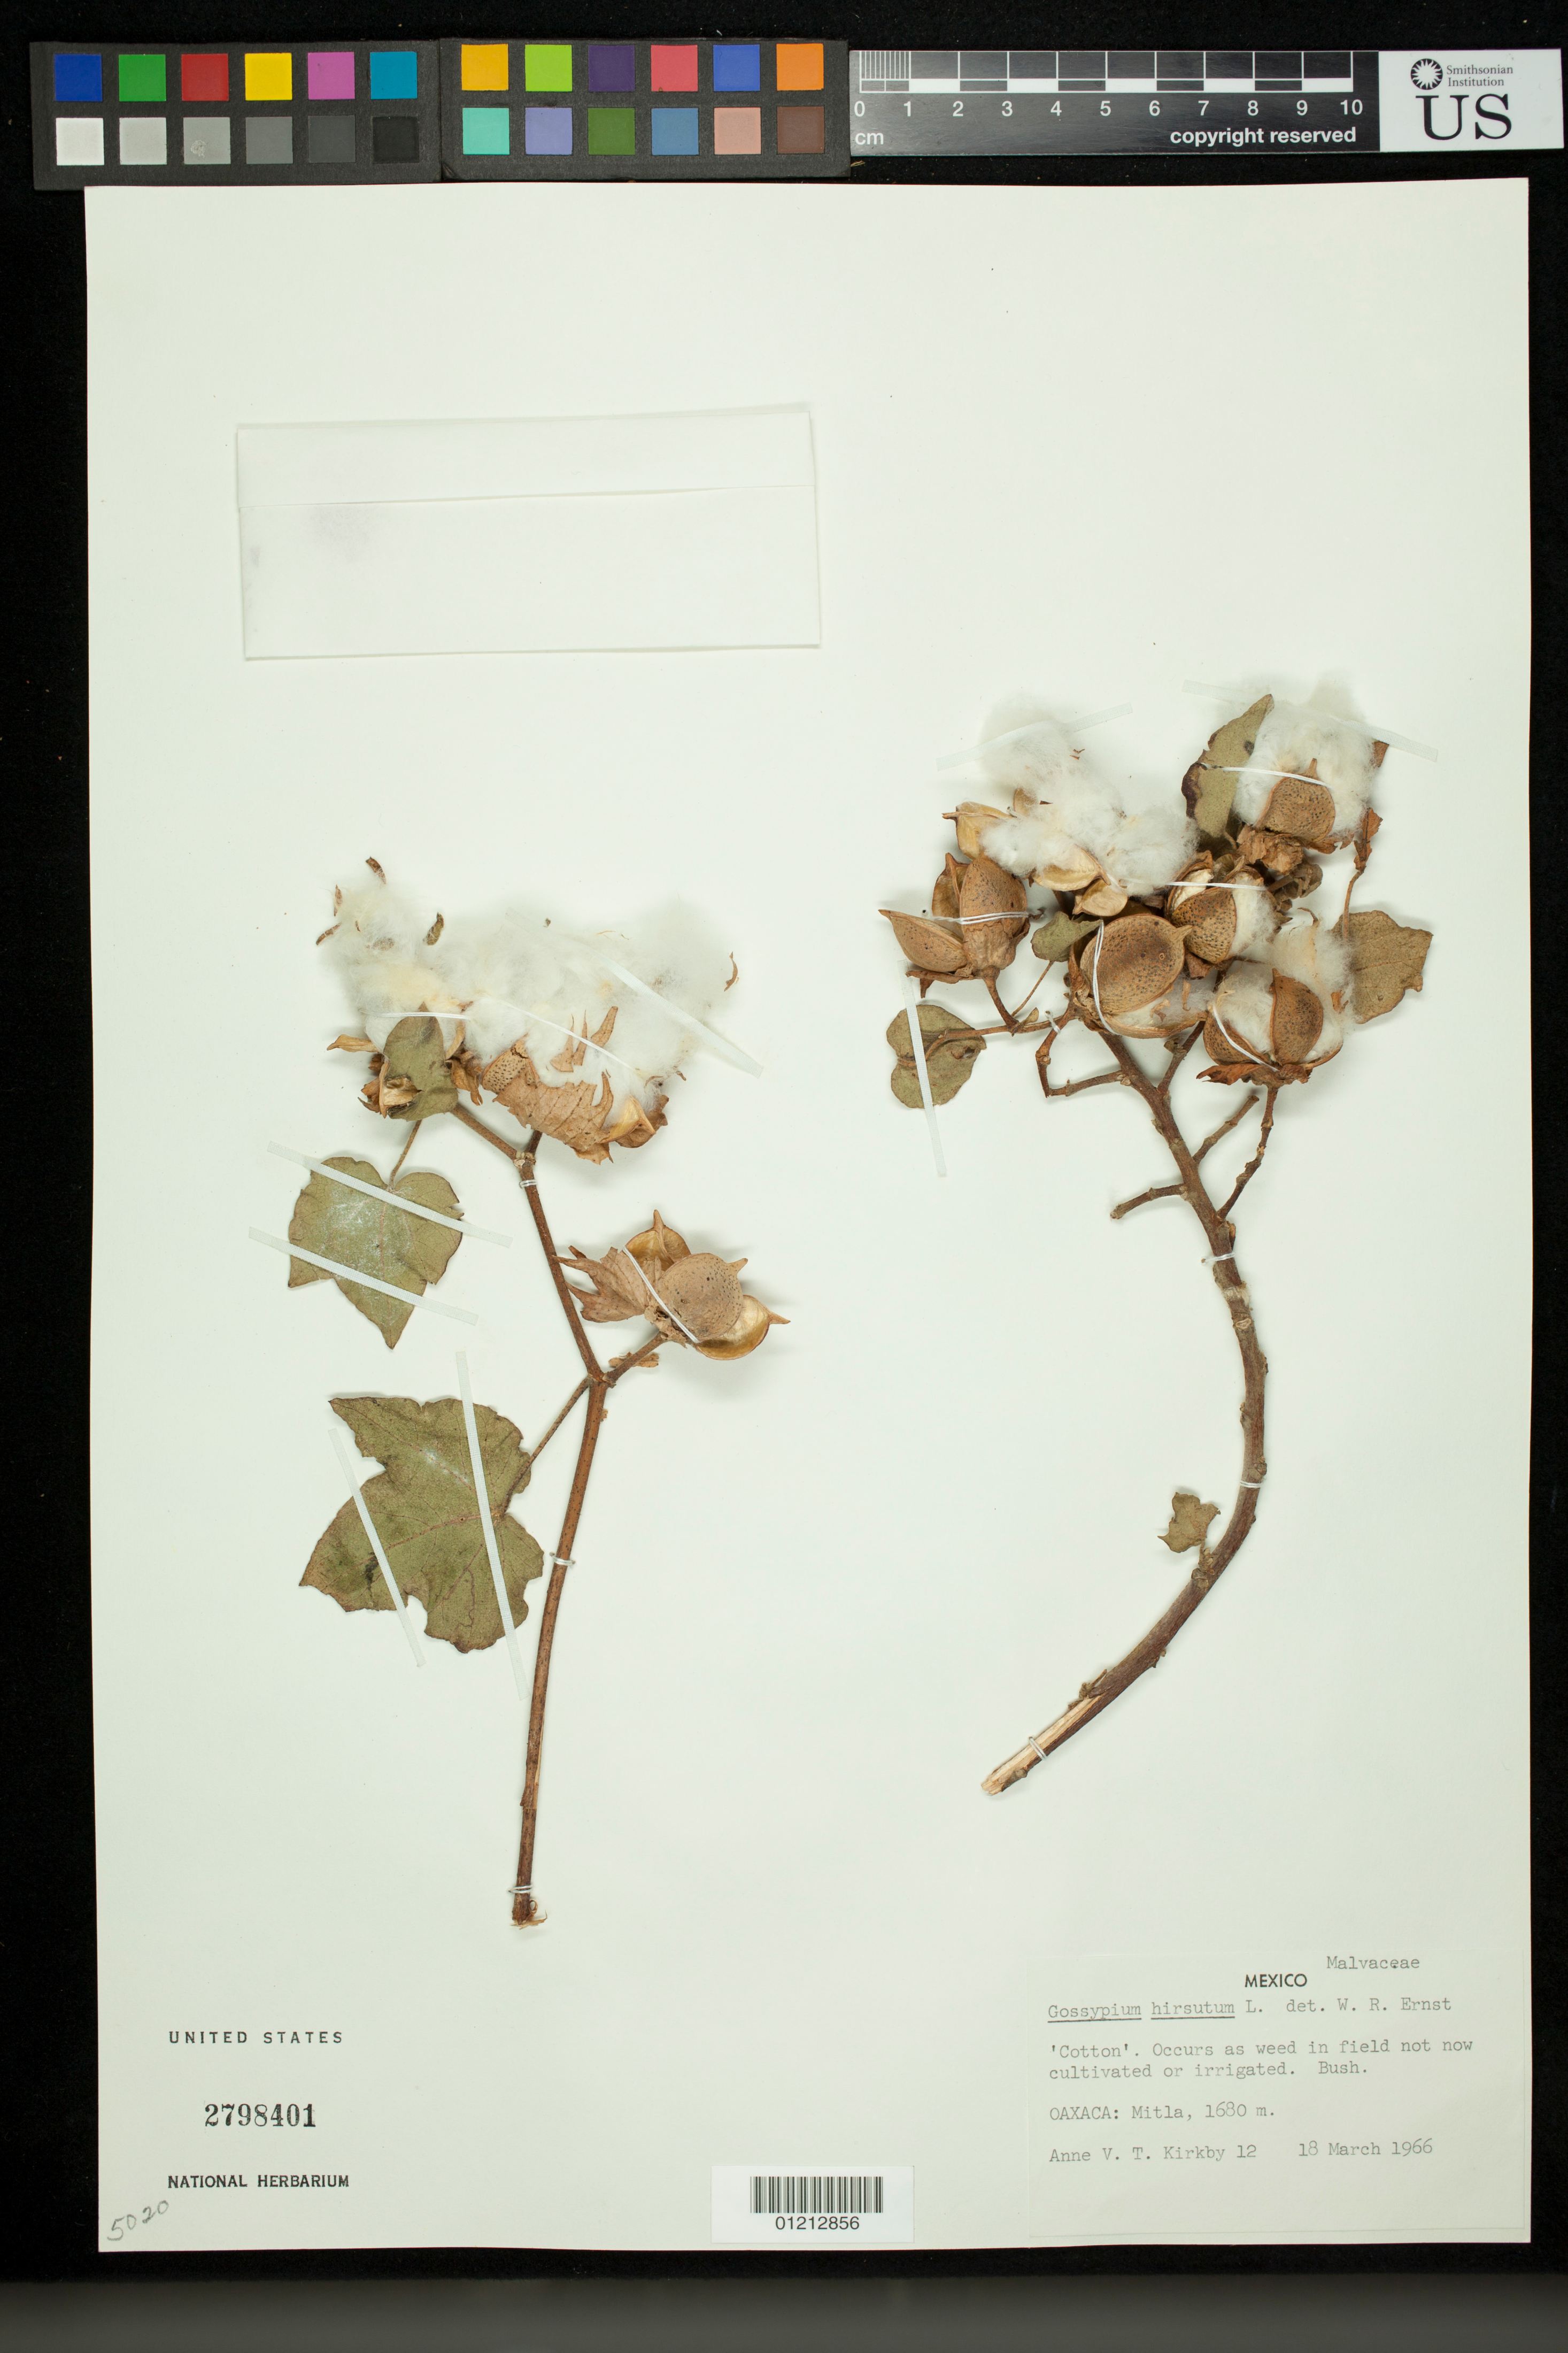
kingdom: Plantae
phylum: Tracheophyta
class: Magnoliopsida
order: Malvales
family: Malvaceae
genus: Gossypium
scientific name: Gossypium hirsutum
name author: L.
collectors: A. Kirkby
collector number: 12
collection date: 1966-03-18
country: Mexico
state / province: Oaxaca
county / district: Mitla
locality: Occurs as weed in field not now cultivated or irrigated. Bush.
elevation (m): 1680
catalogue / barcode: US 2798401